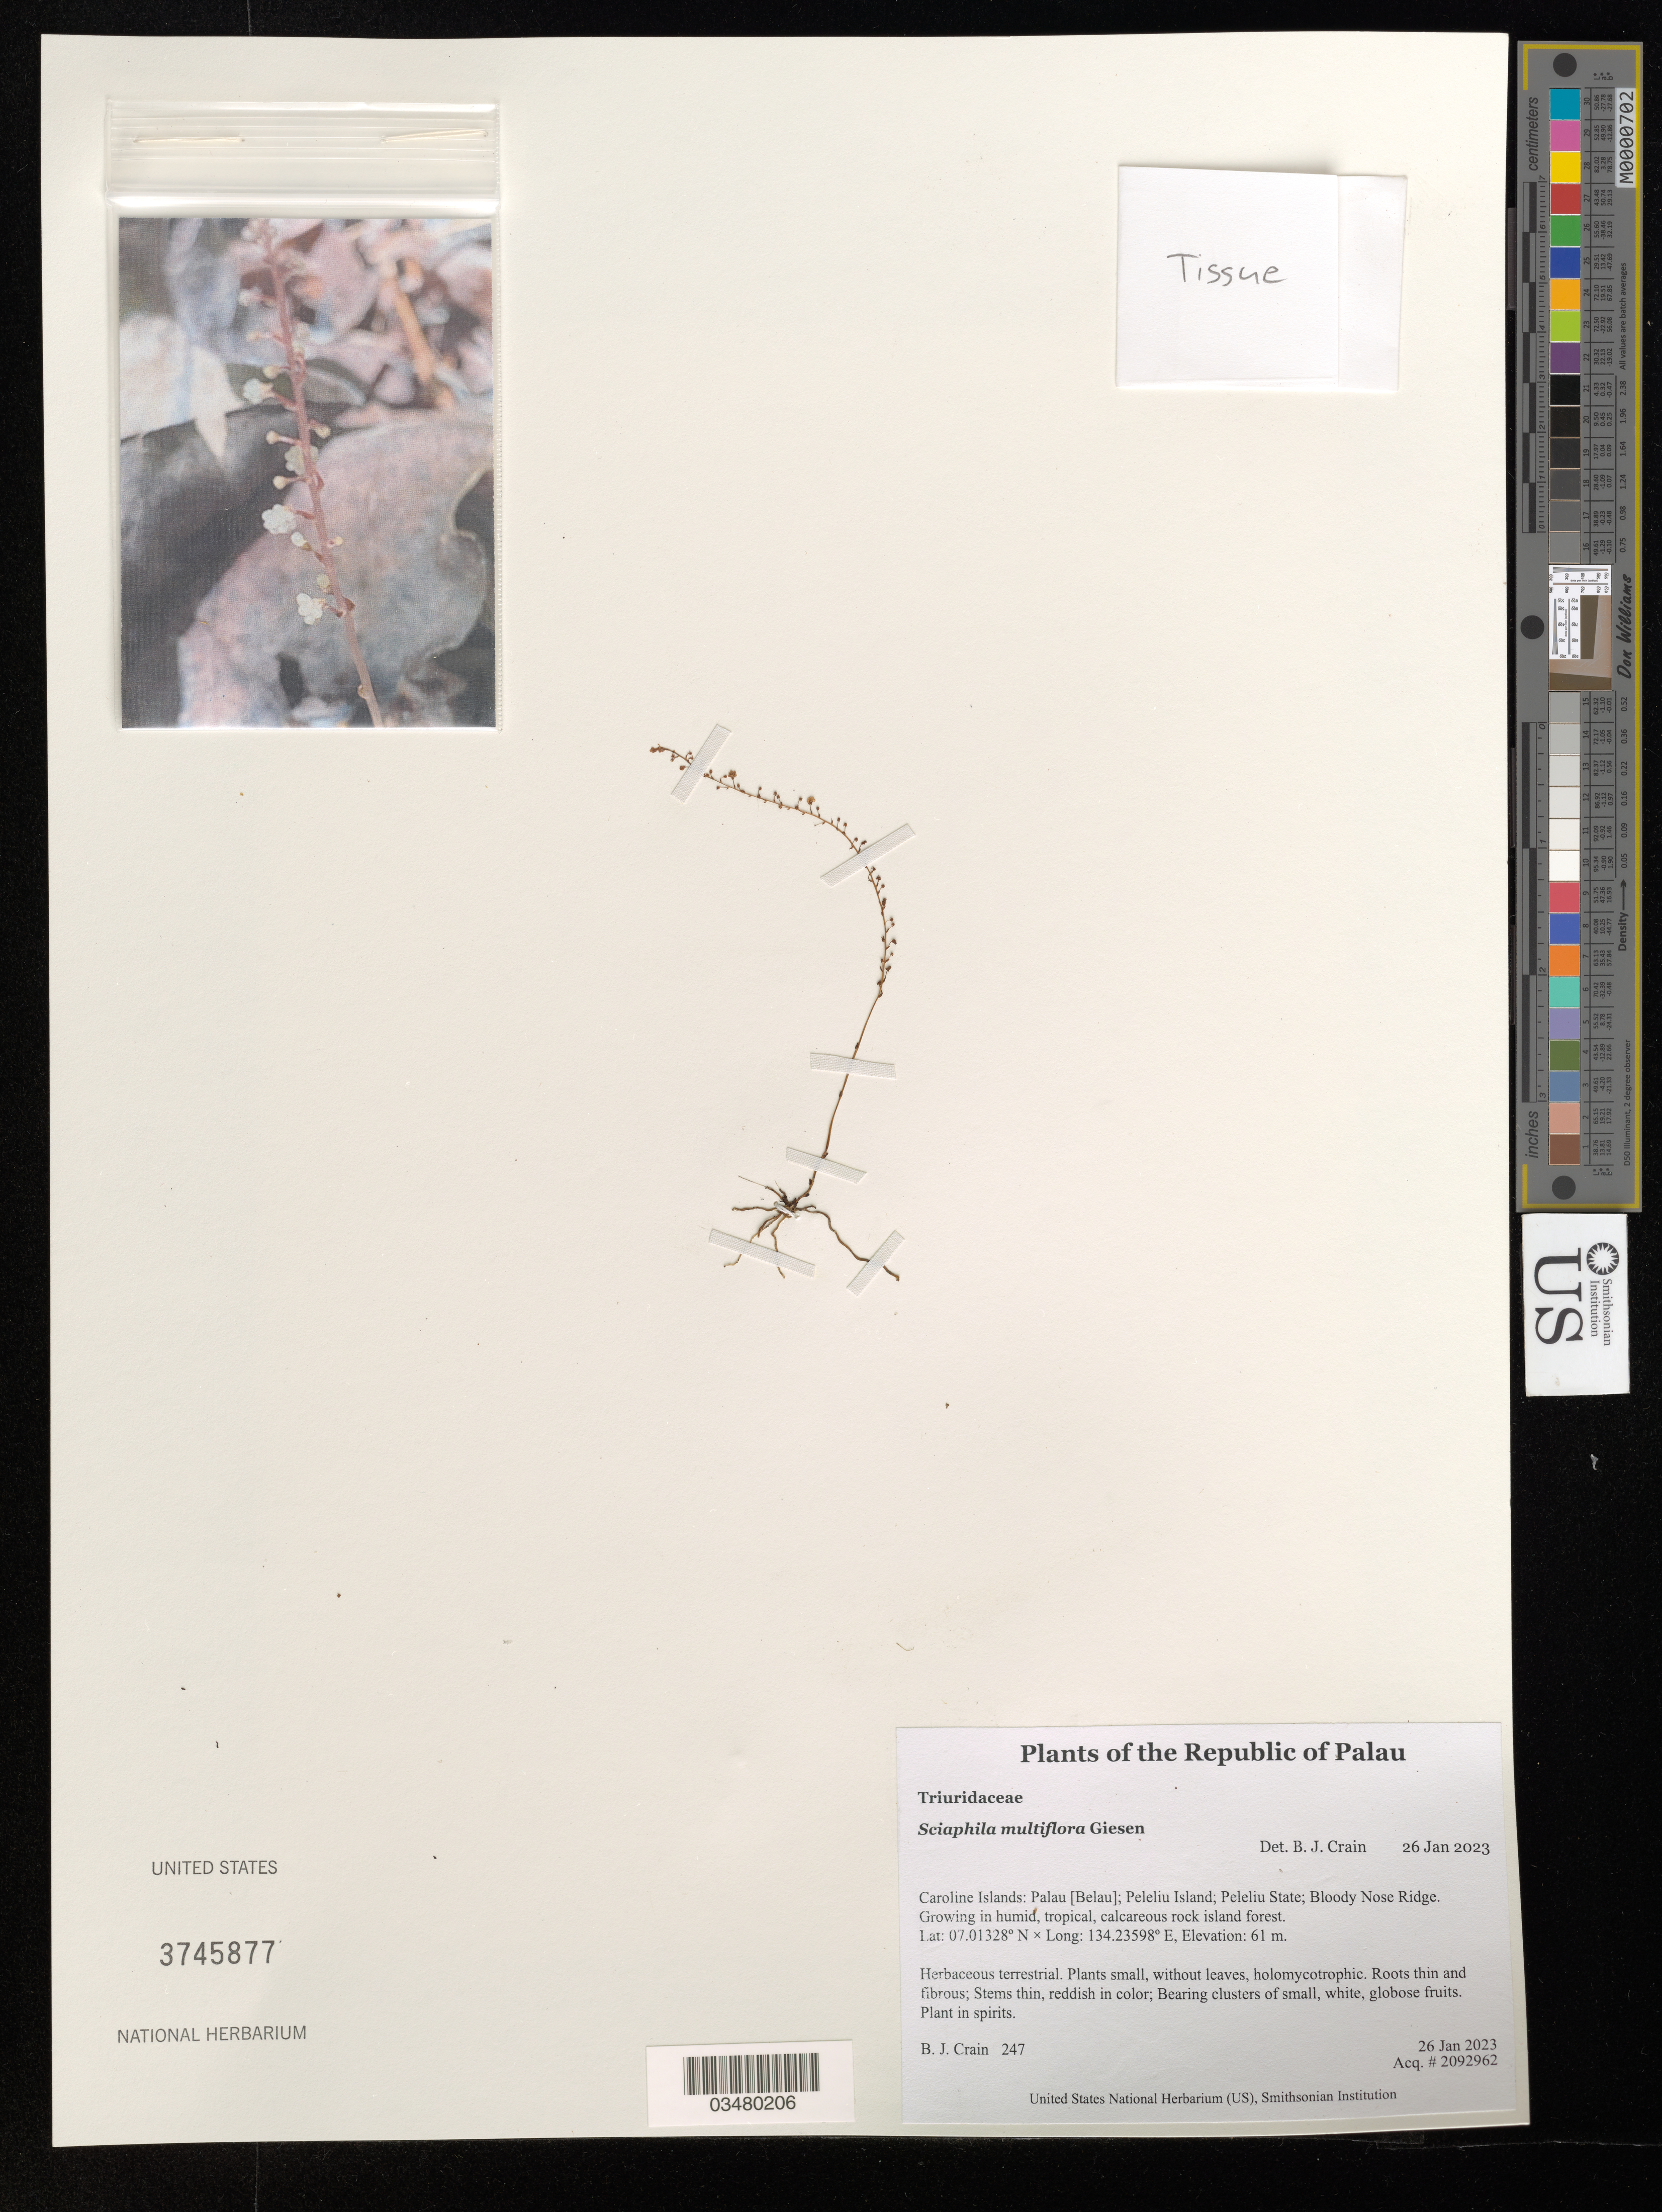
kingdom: Plantae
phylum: Tracheophyta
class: Liliopsida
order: Pandanales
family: Triuridaceae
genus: Sciaphila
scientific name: Sciaphila multiflora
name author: Giesen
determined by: Crain, B. J., (SERC), Smithsonian Environmental Research Center (UNITED STATES)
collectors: B. J. Crain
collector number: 247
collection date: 2023-01-26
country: Palau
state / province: Peleliu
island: Peleliu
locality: Bloody Nose Ridge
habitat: Humid, tropical, calcareous rock island forest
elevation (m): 61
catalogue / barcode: US 3745877